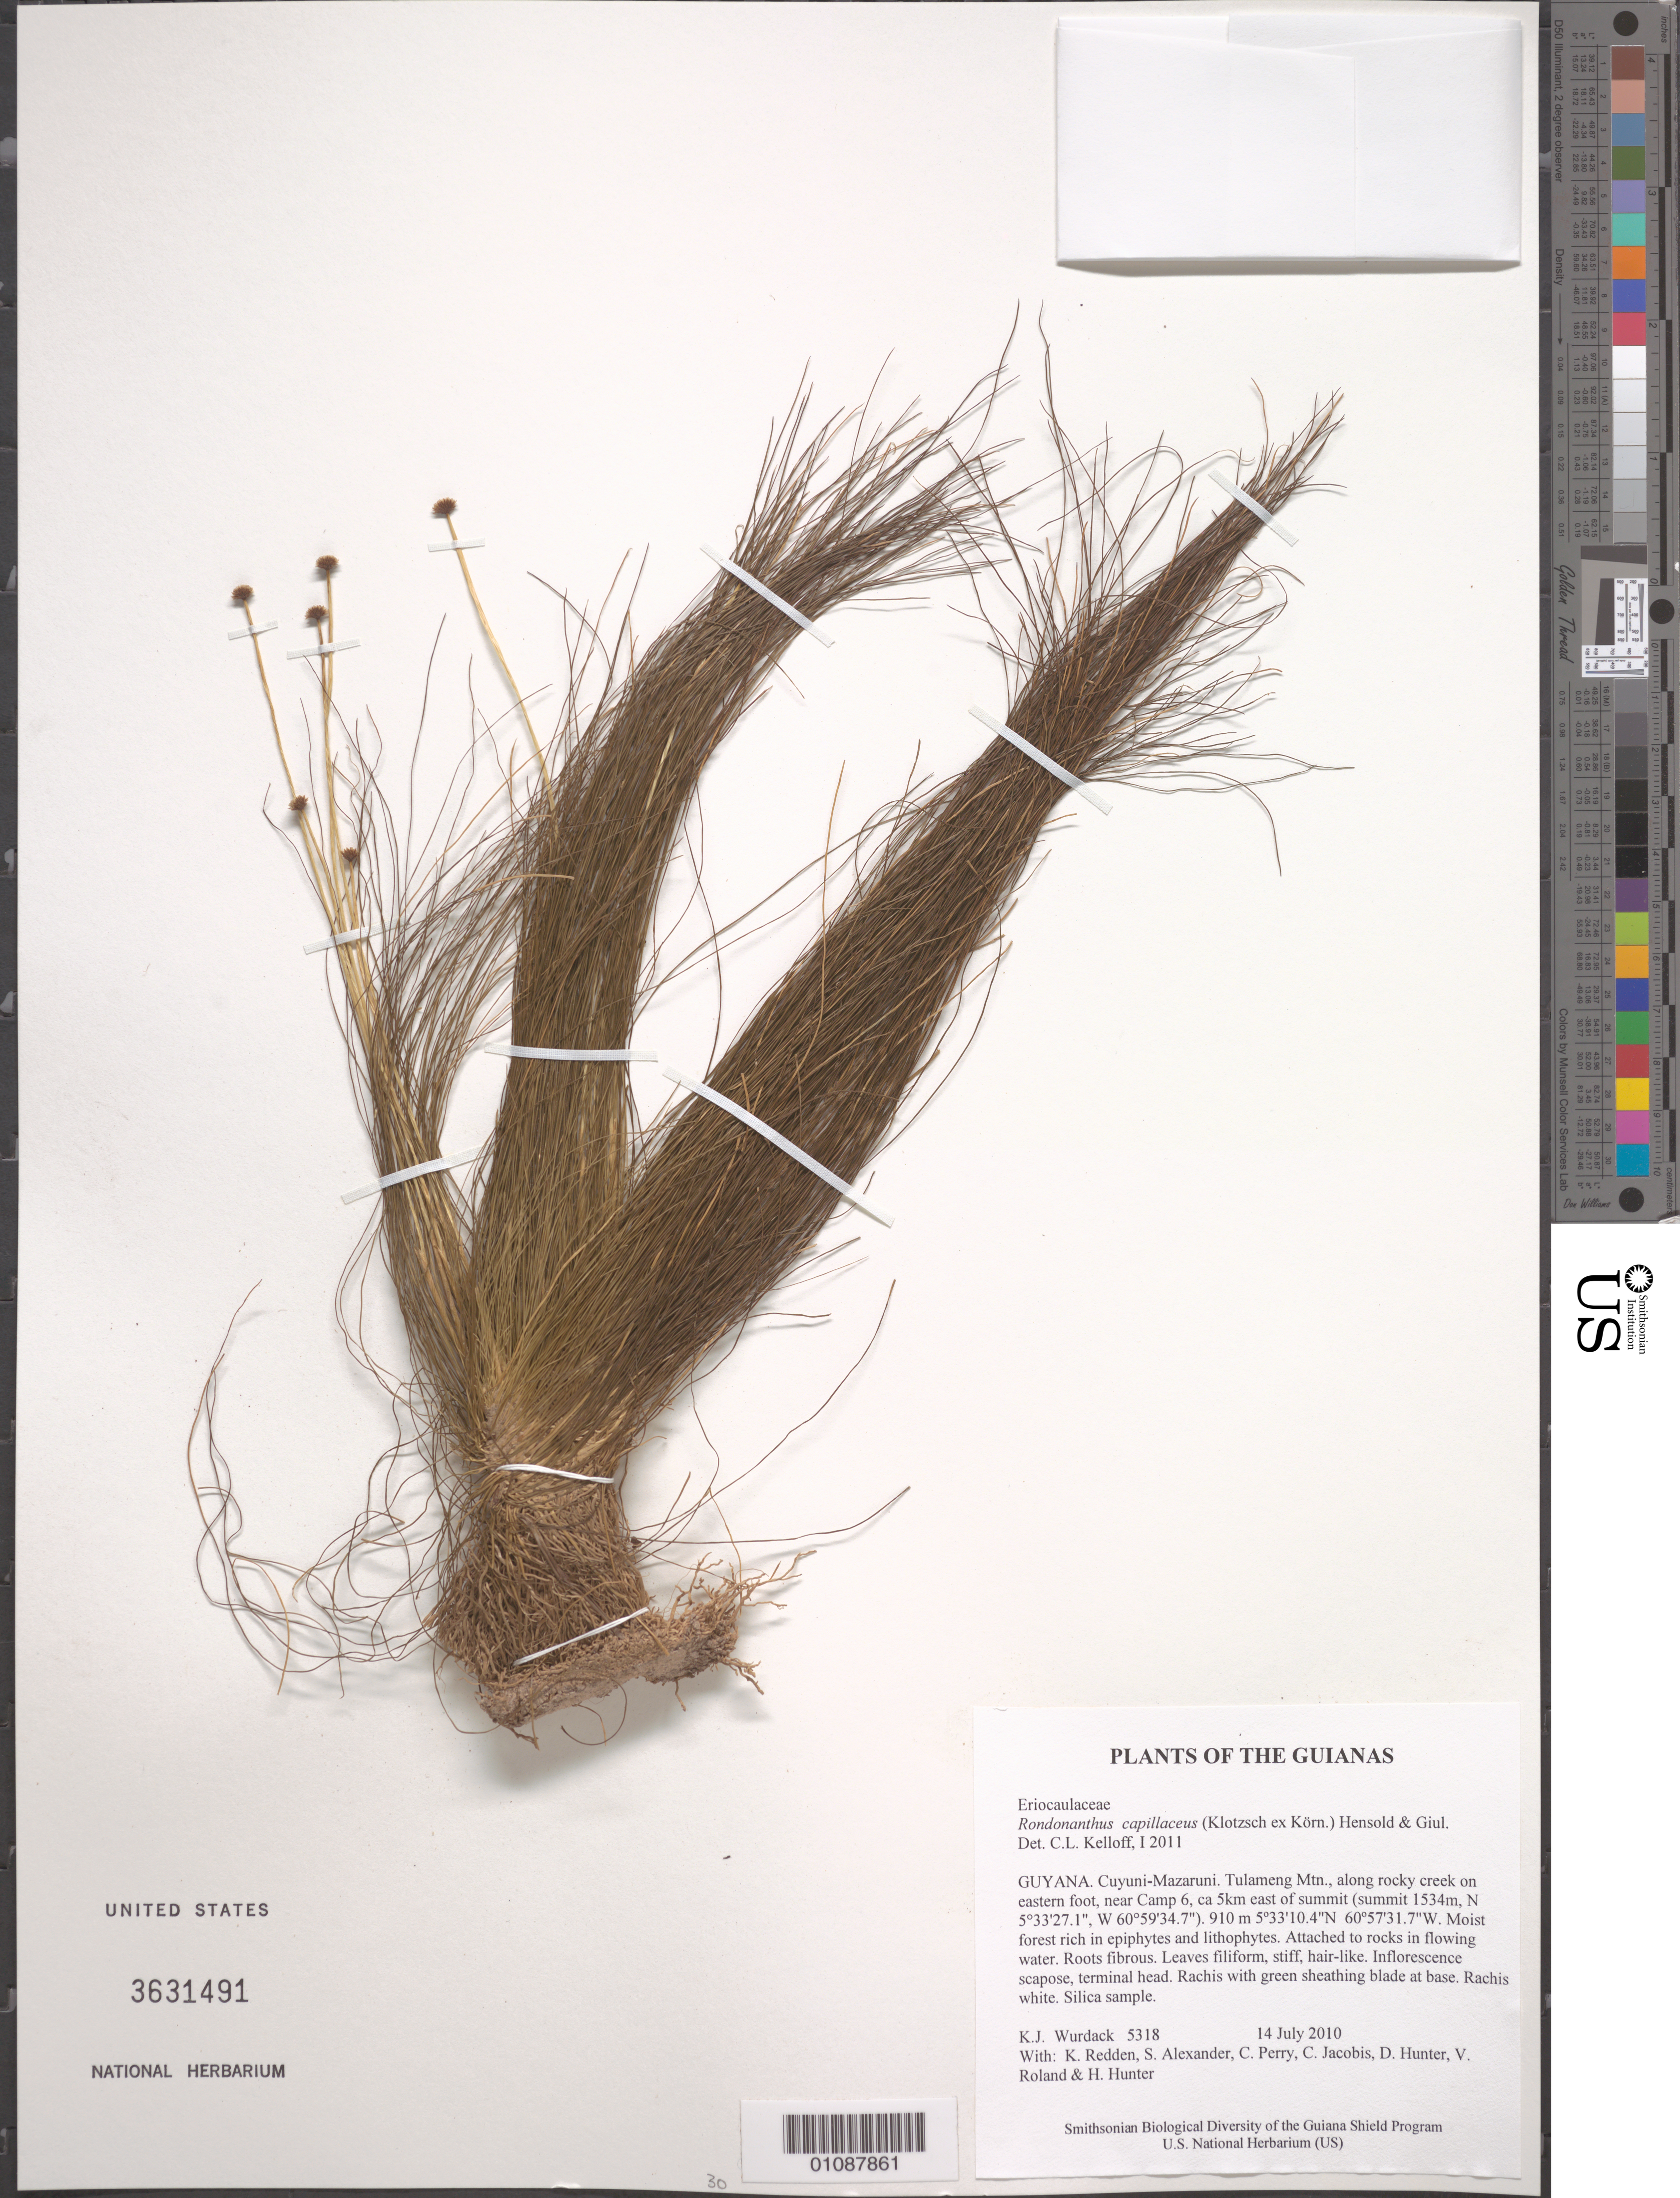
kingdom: Plantae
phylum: Tracheophyta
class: Liliopsida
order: Poales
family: Eriocaulaceae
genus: Rondonanthus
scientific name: Rondonanthus capillaceus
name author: (Klotzsch ex Körn.) Hensold & Giul.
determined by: Kelloff, Carol L., (US), Smithsonian Institution - National Museum of Natural History (UNITED STATES)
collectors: K. Wurdack, K. M. Redden, S. N. Alexander, C. Perry, C. Jacobis, D. Hunter, V. Roland & H. Hunter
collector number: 5318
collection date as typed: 14 July 2010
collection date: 2010-07-14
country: Guyana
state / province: Cuyuni-Mazaruni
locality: Tulameng Mtn., along rocky creek on eastern foot, near Camp 6, ca 5km east of summit (summit 1534m, N 5°33'27.1", W 60°59'34.7")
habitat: Moist forest rich in epiphytes and lithophytes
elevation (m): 910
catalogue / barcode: US 3631491